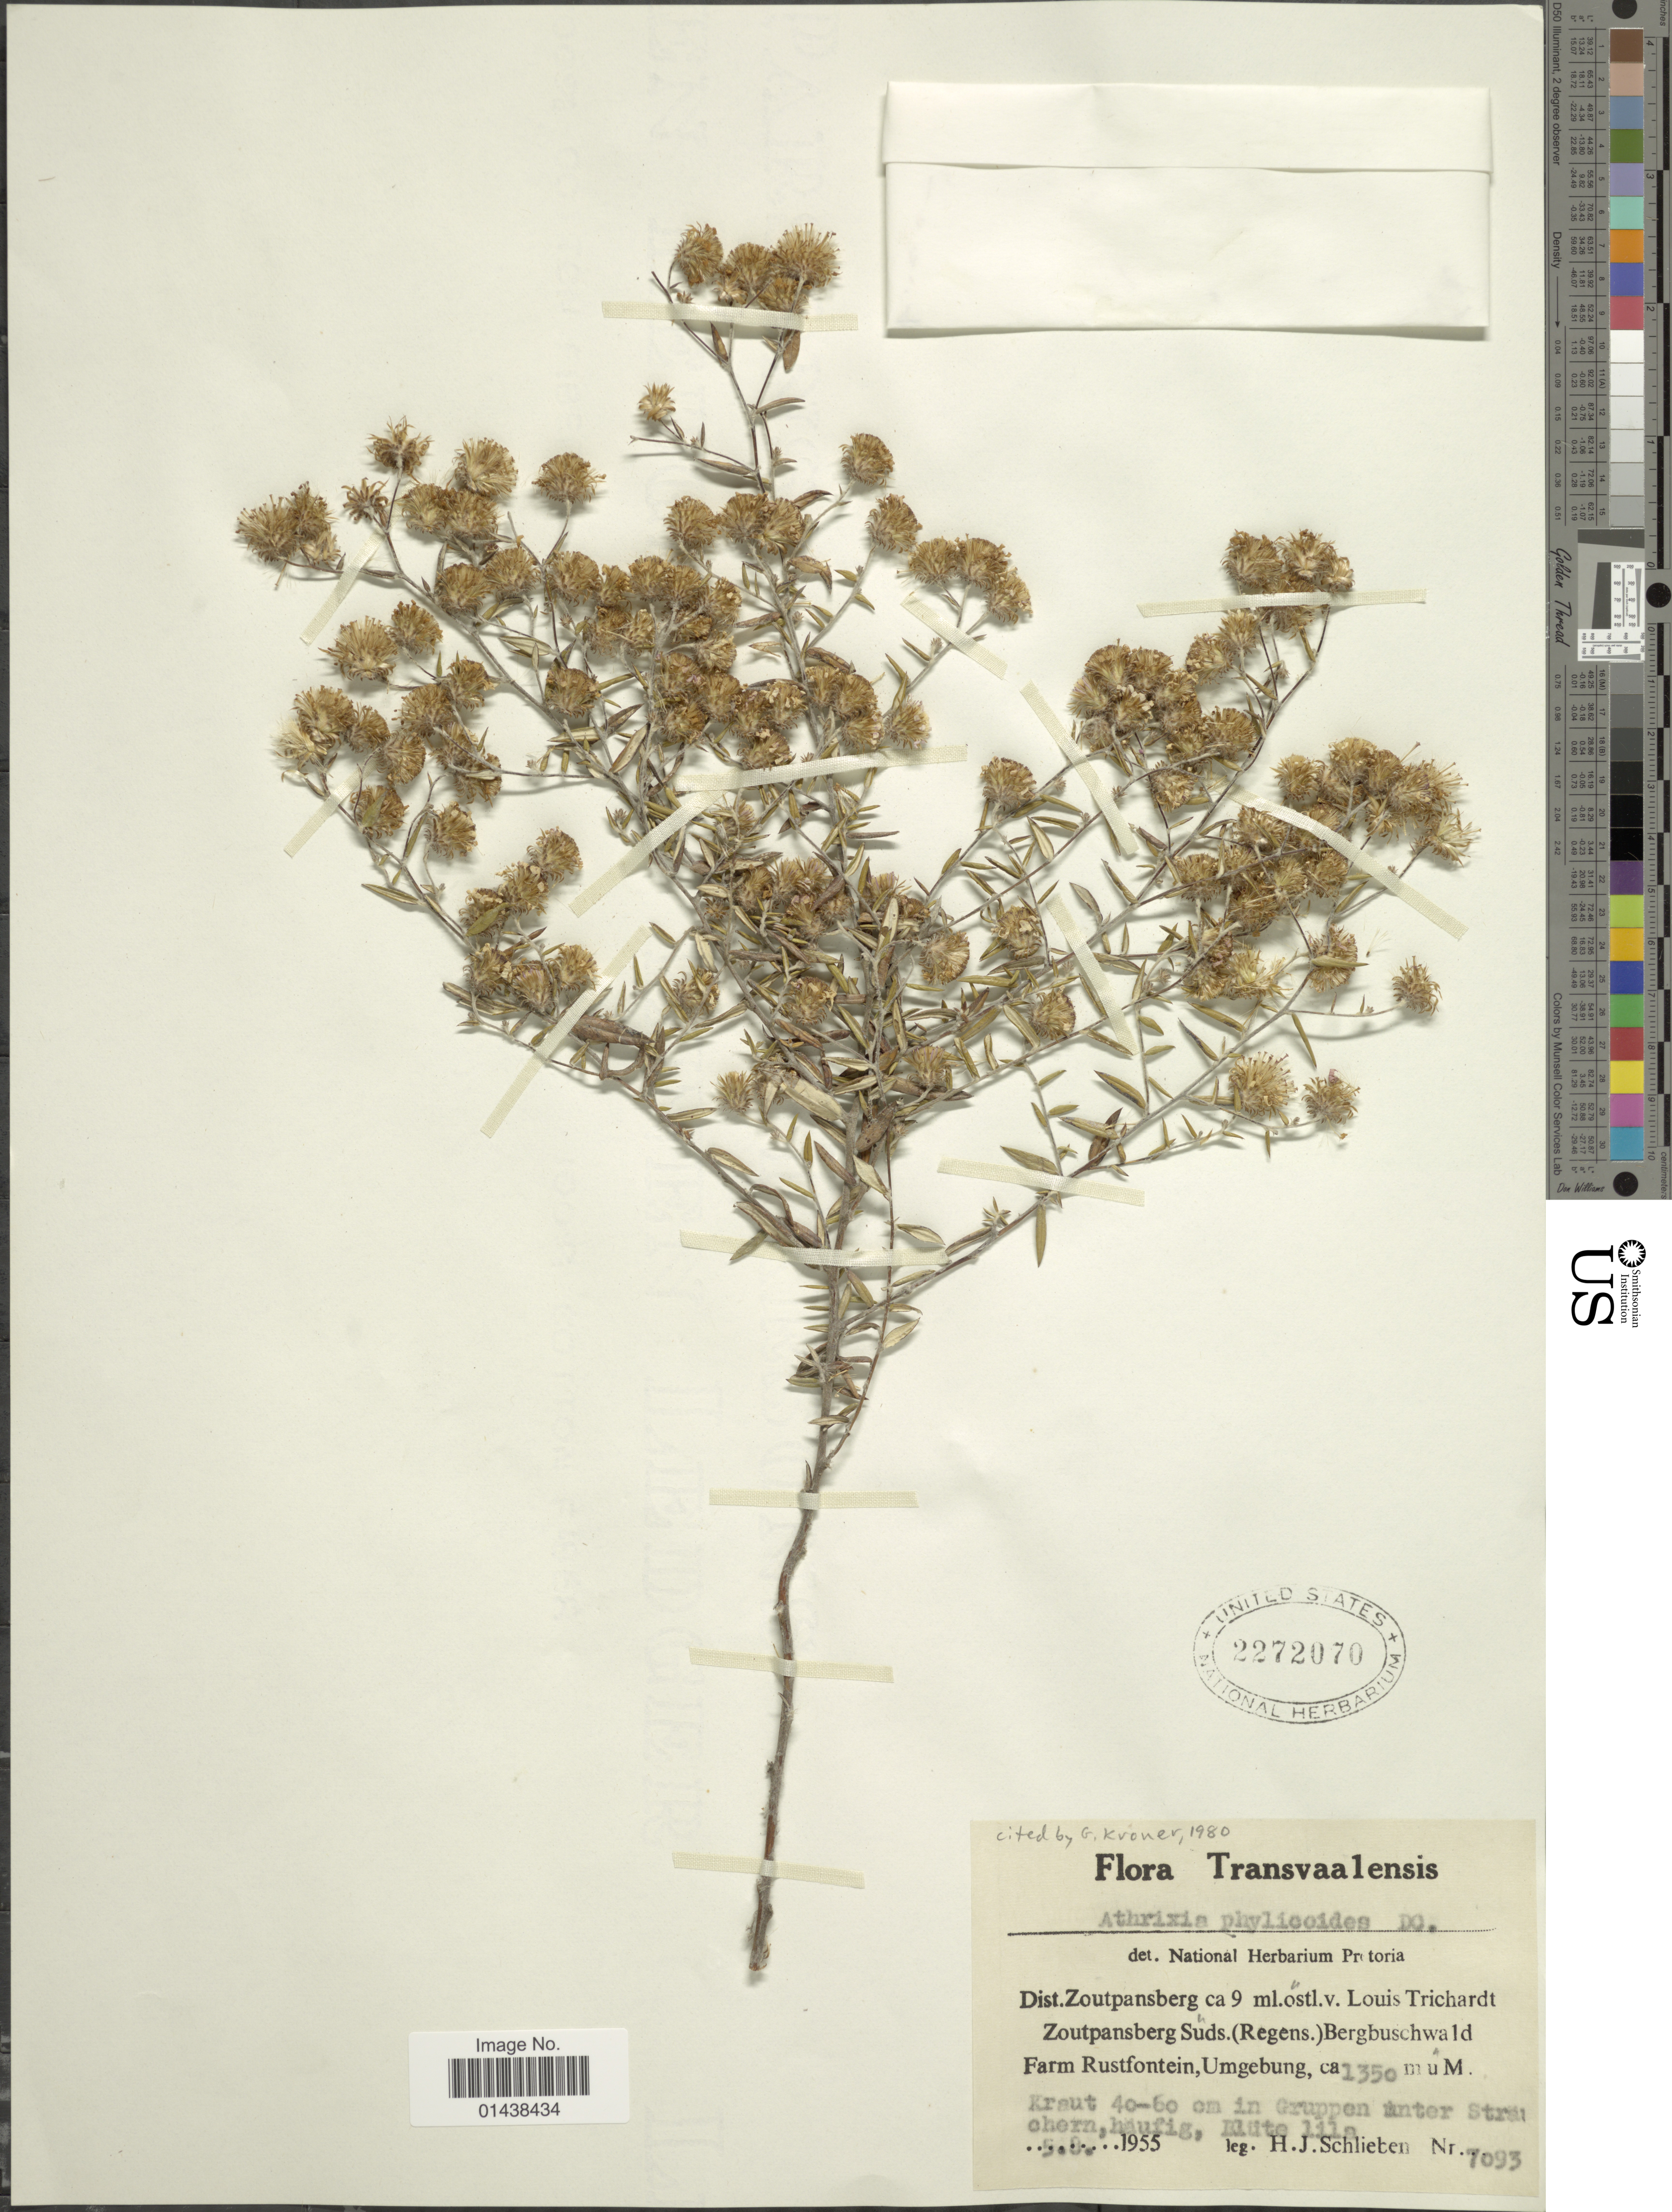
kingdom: Plantae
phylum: Tracheophyta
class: Magnoliopsida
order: Asterales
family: Asteraceae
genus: Athrixia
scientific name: Athrixia phylicoides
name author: DC.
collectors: H. J. Schlieben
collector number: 7093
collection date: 1955-08-05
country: South Africa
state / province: Limpopo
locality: Dist. Zoutpansberg ca 9 ml. ostl. v. Louis Trichardt Zoutpansberg Suds. (regens.) Bergbuschwald Farm Rustfontein, Umgebung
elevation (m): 1350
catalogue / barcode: US 2272070